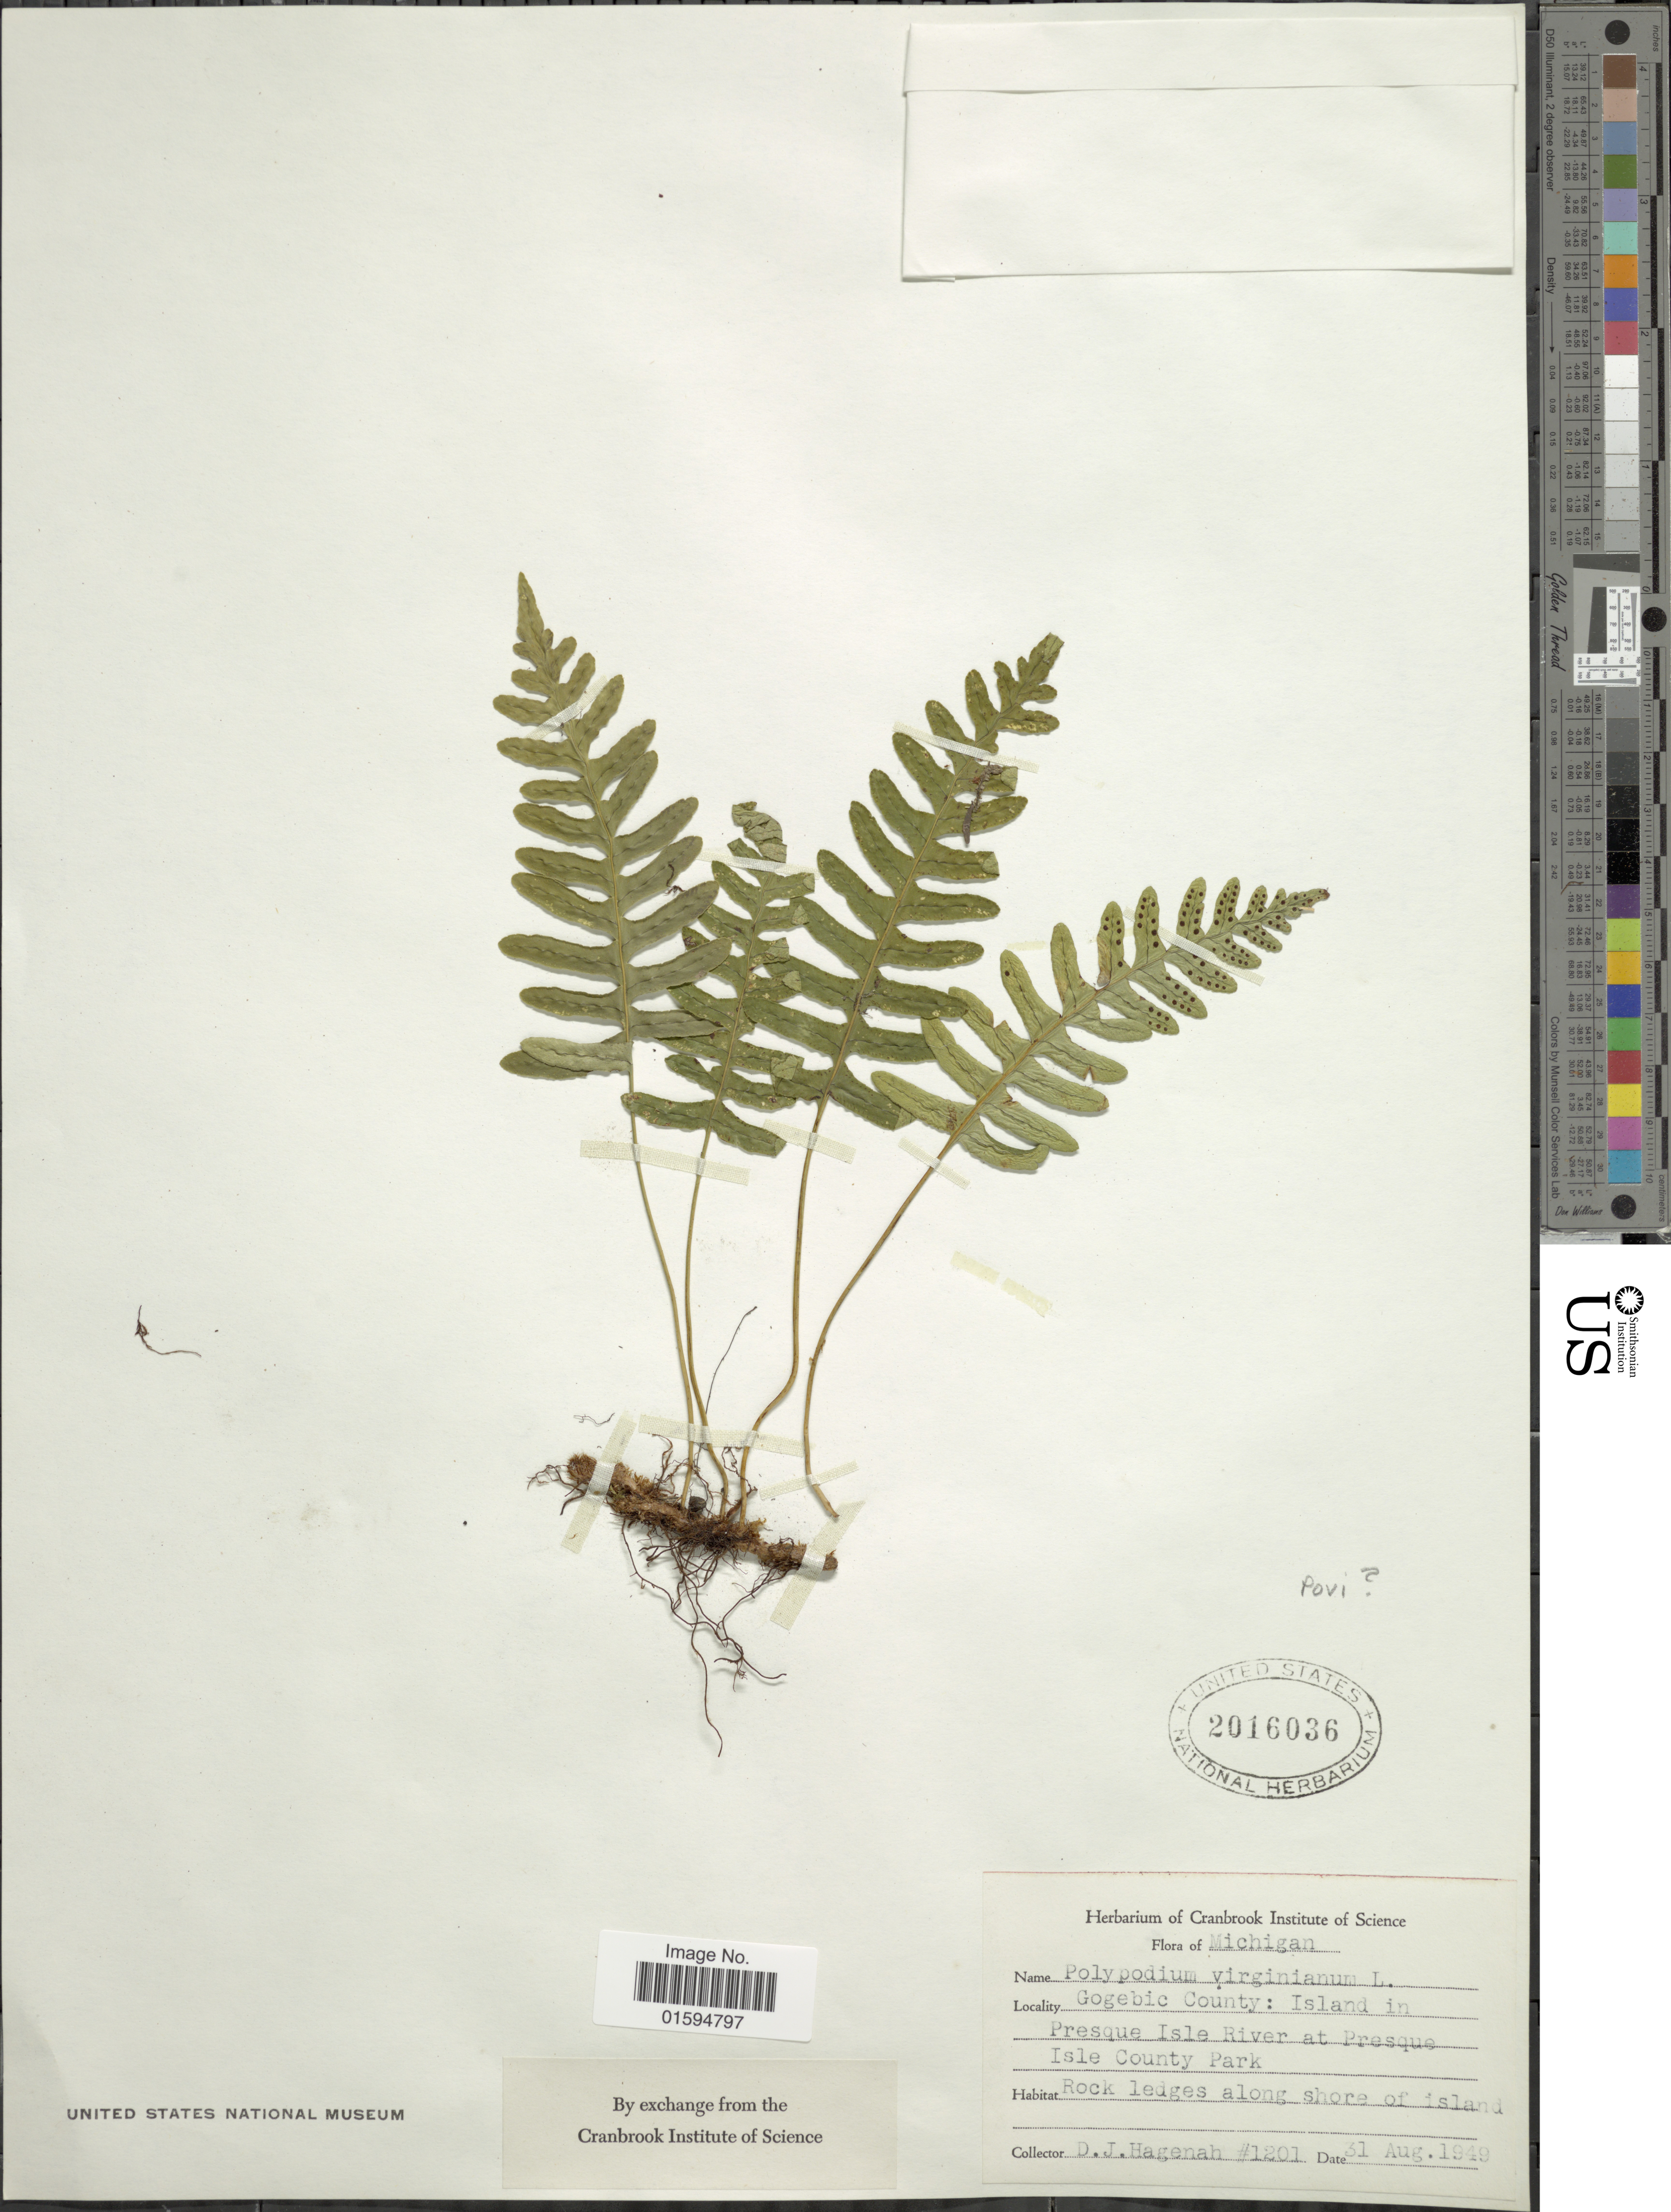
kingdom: Plantae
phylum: Tracheophyta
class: Polypodiopsida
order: Polypodiales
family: Polypodiaceae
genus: Polypodium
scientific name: Polypodium virginianum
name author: L.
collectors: D. Hagenah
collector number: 1201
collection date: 1949-08-31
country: United States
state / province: Michigan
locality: Gogebic county: Island in Presque Isle River at Presque Isle County Park, Rock Ledges along shore Island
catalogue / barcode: US 2016036